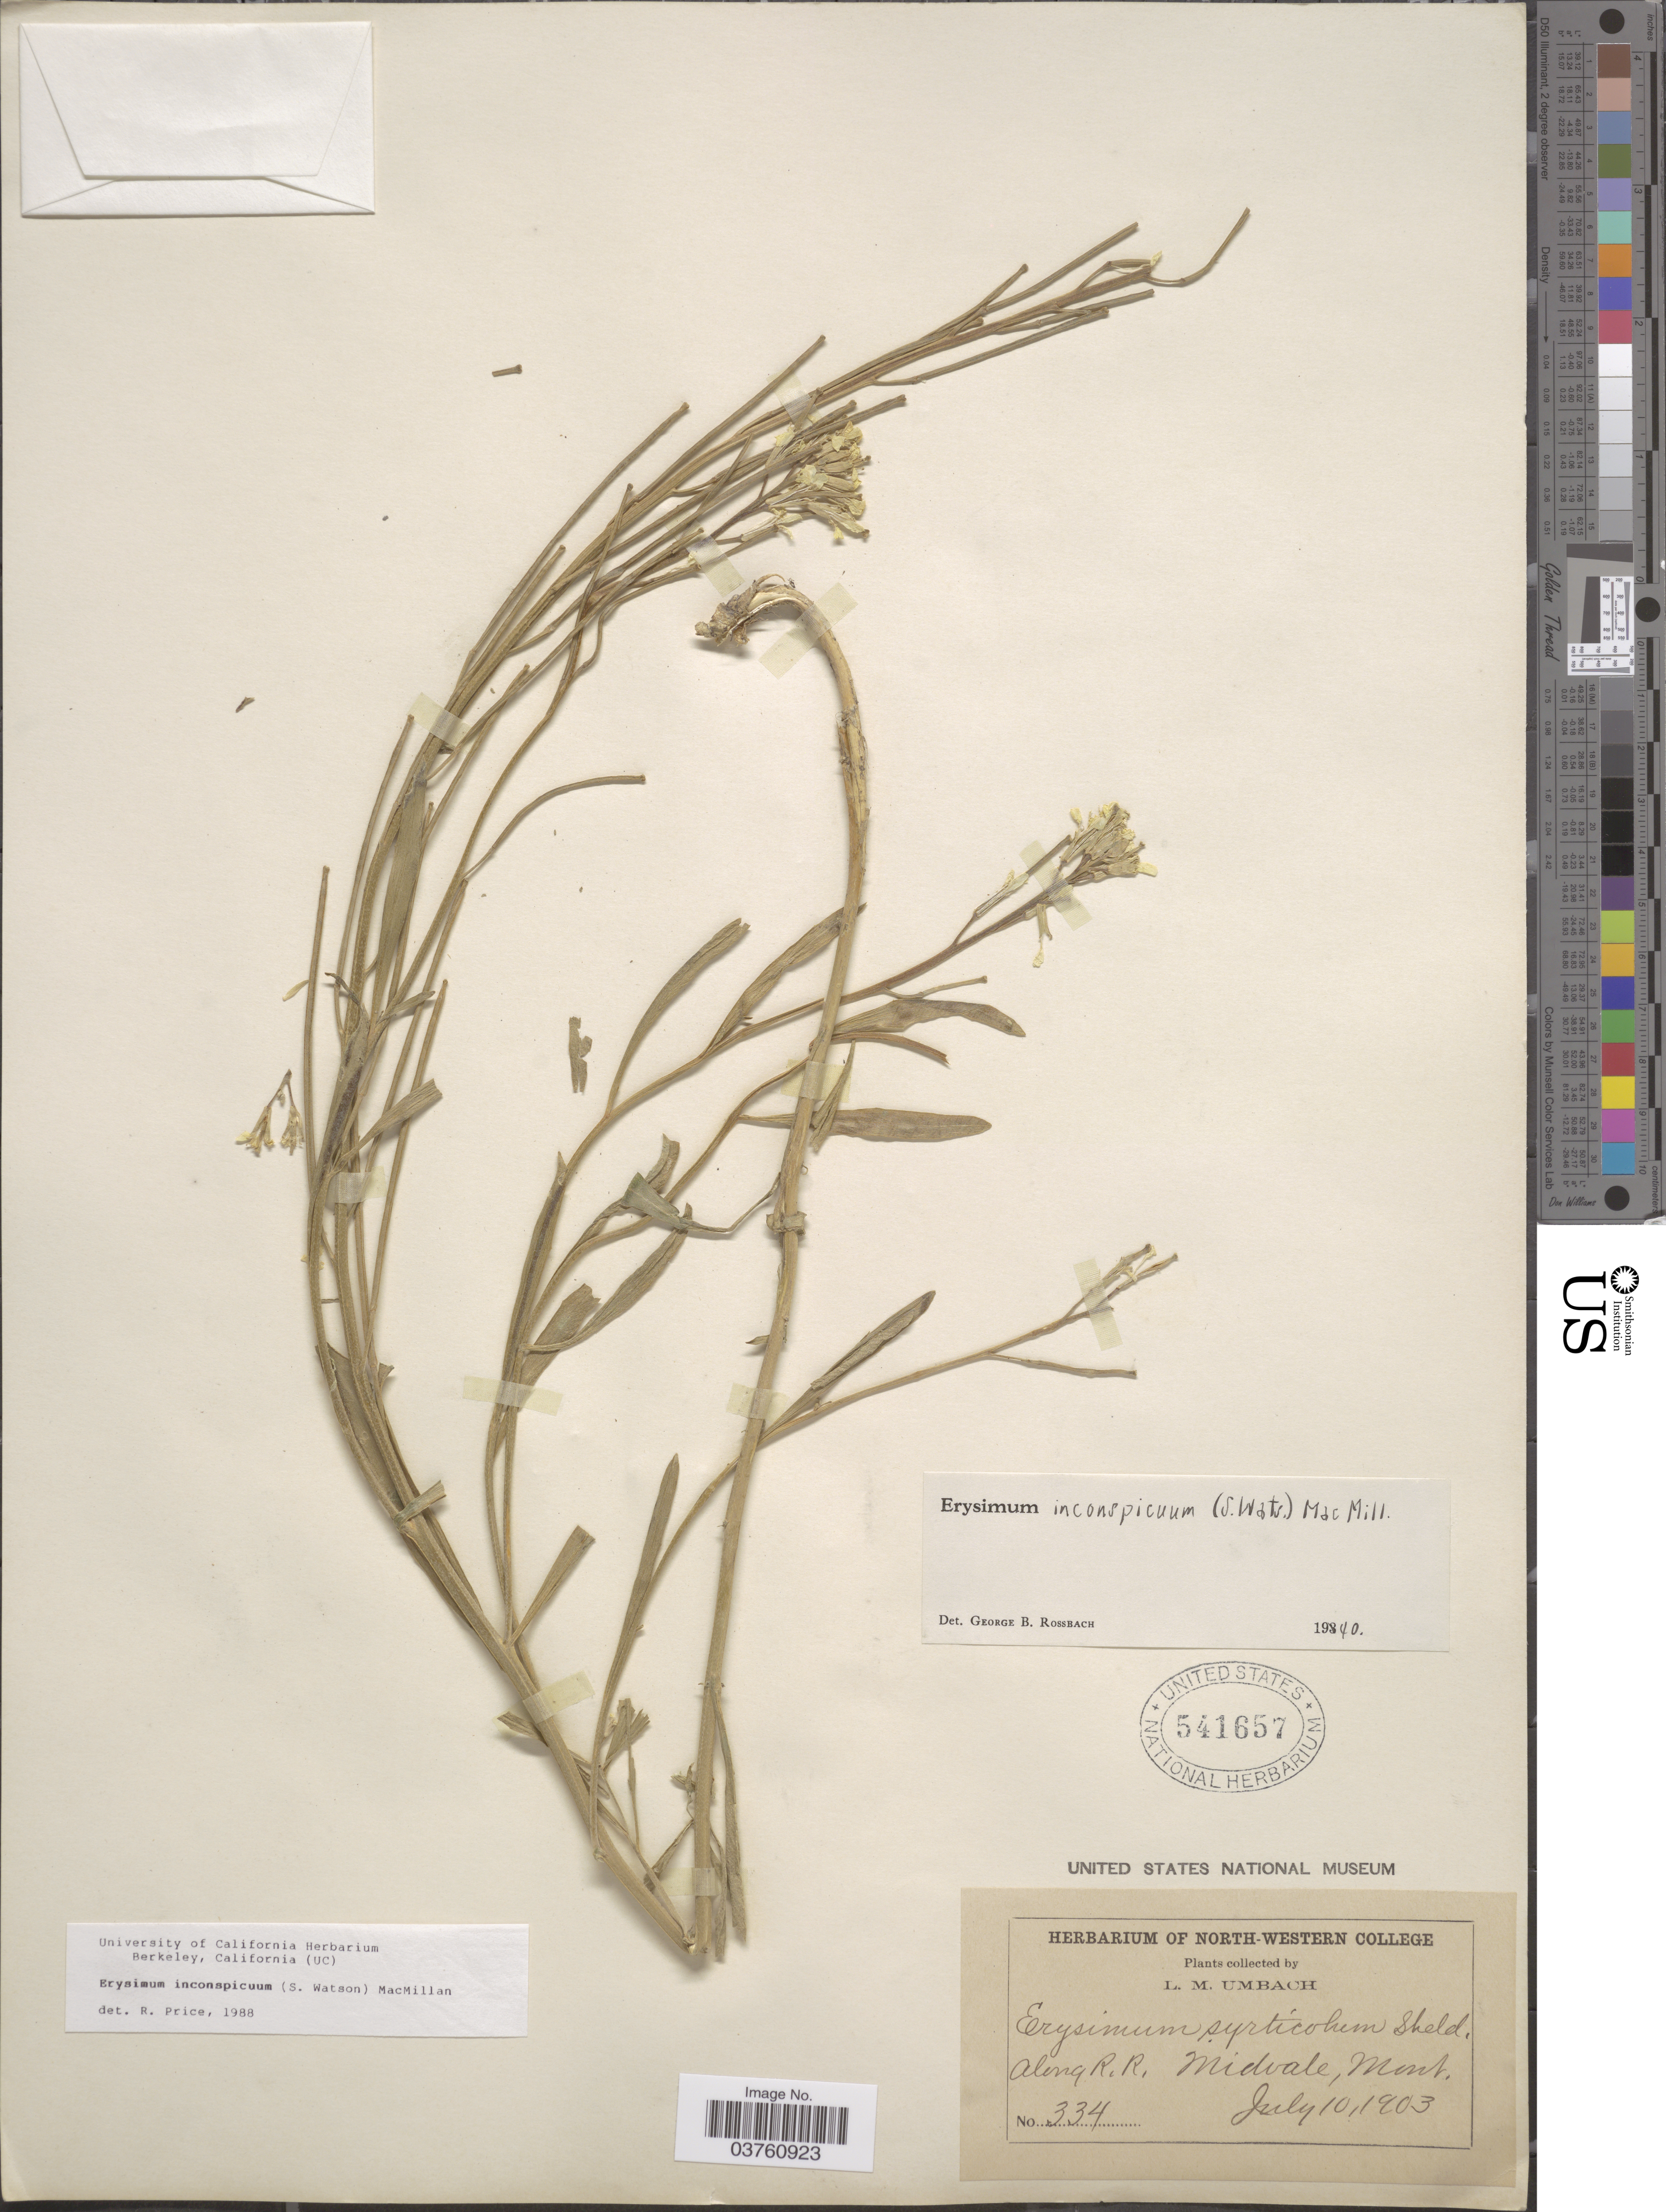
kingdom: Plantae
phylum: Tracheophyta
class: Magnoliopsida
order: Brassicales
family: Brassicaceae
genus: Erysimum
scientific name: Erysimum inconspicuum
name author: (S. Watson) MacMill.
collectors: L. M. Umbach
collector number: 334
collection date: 1903-07-10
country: United States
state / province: Montana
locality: Along R.R. Midvale.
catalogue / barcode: US 541657